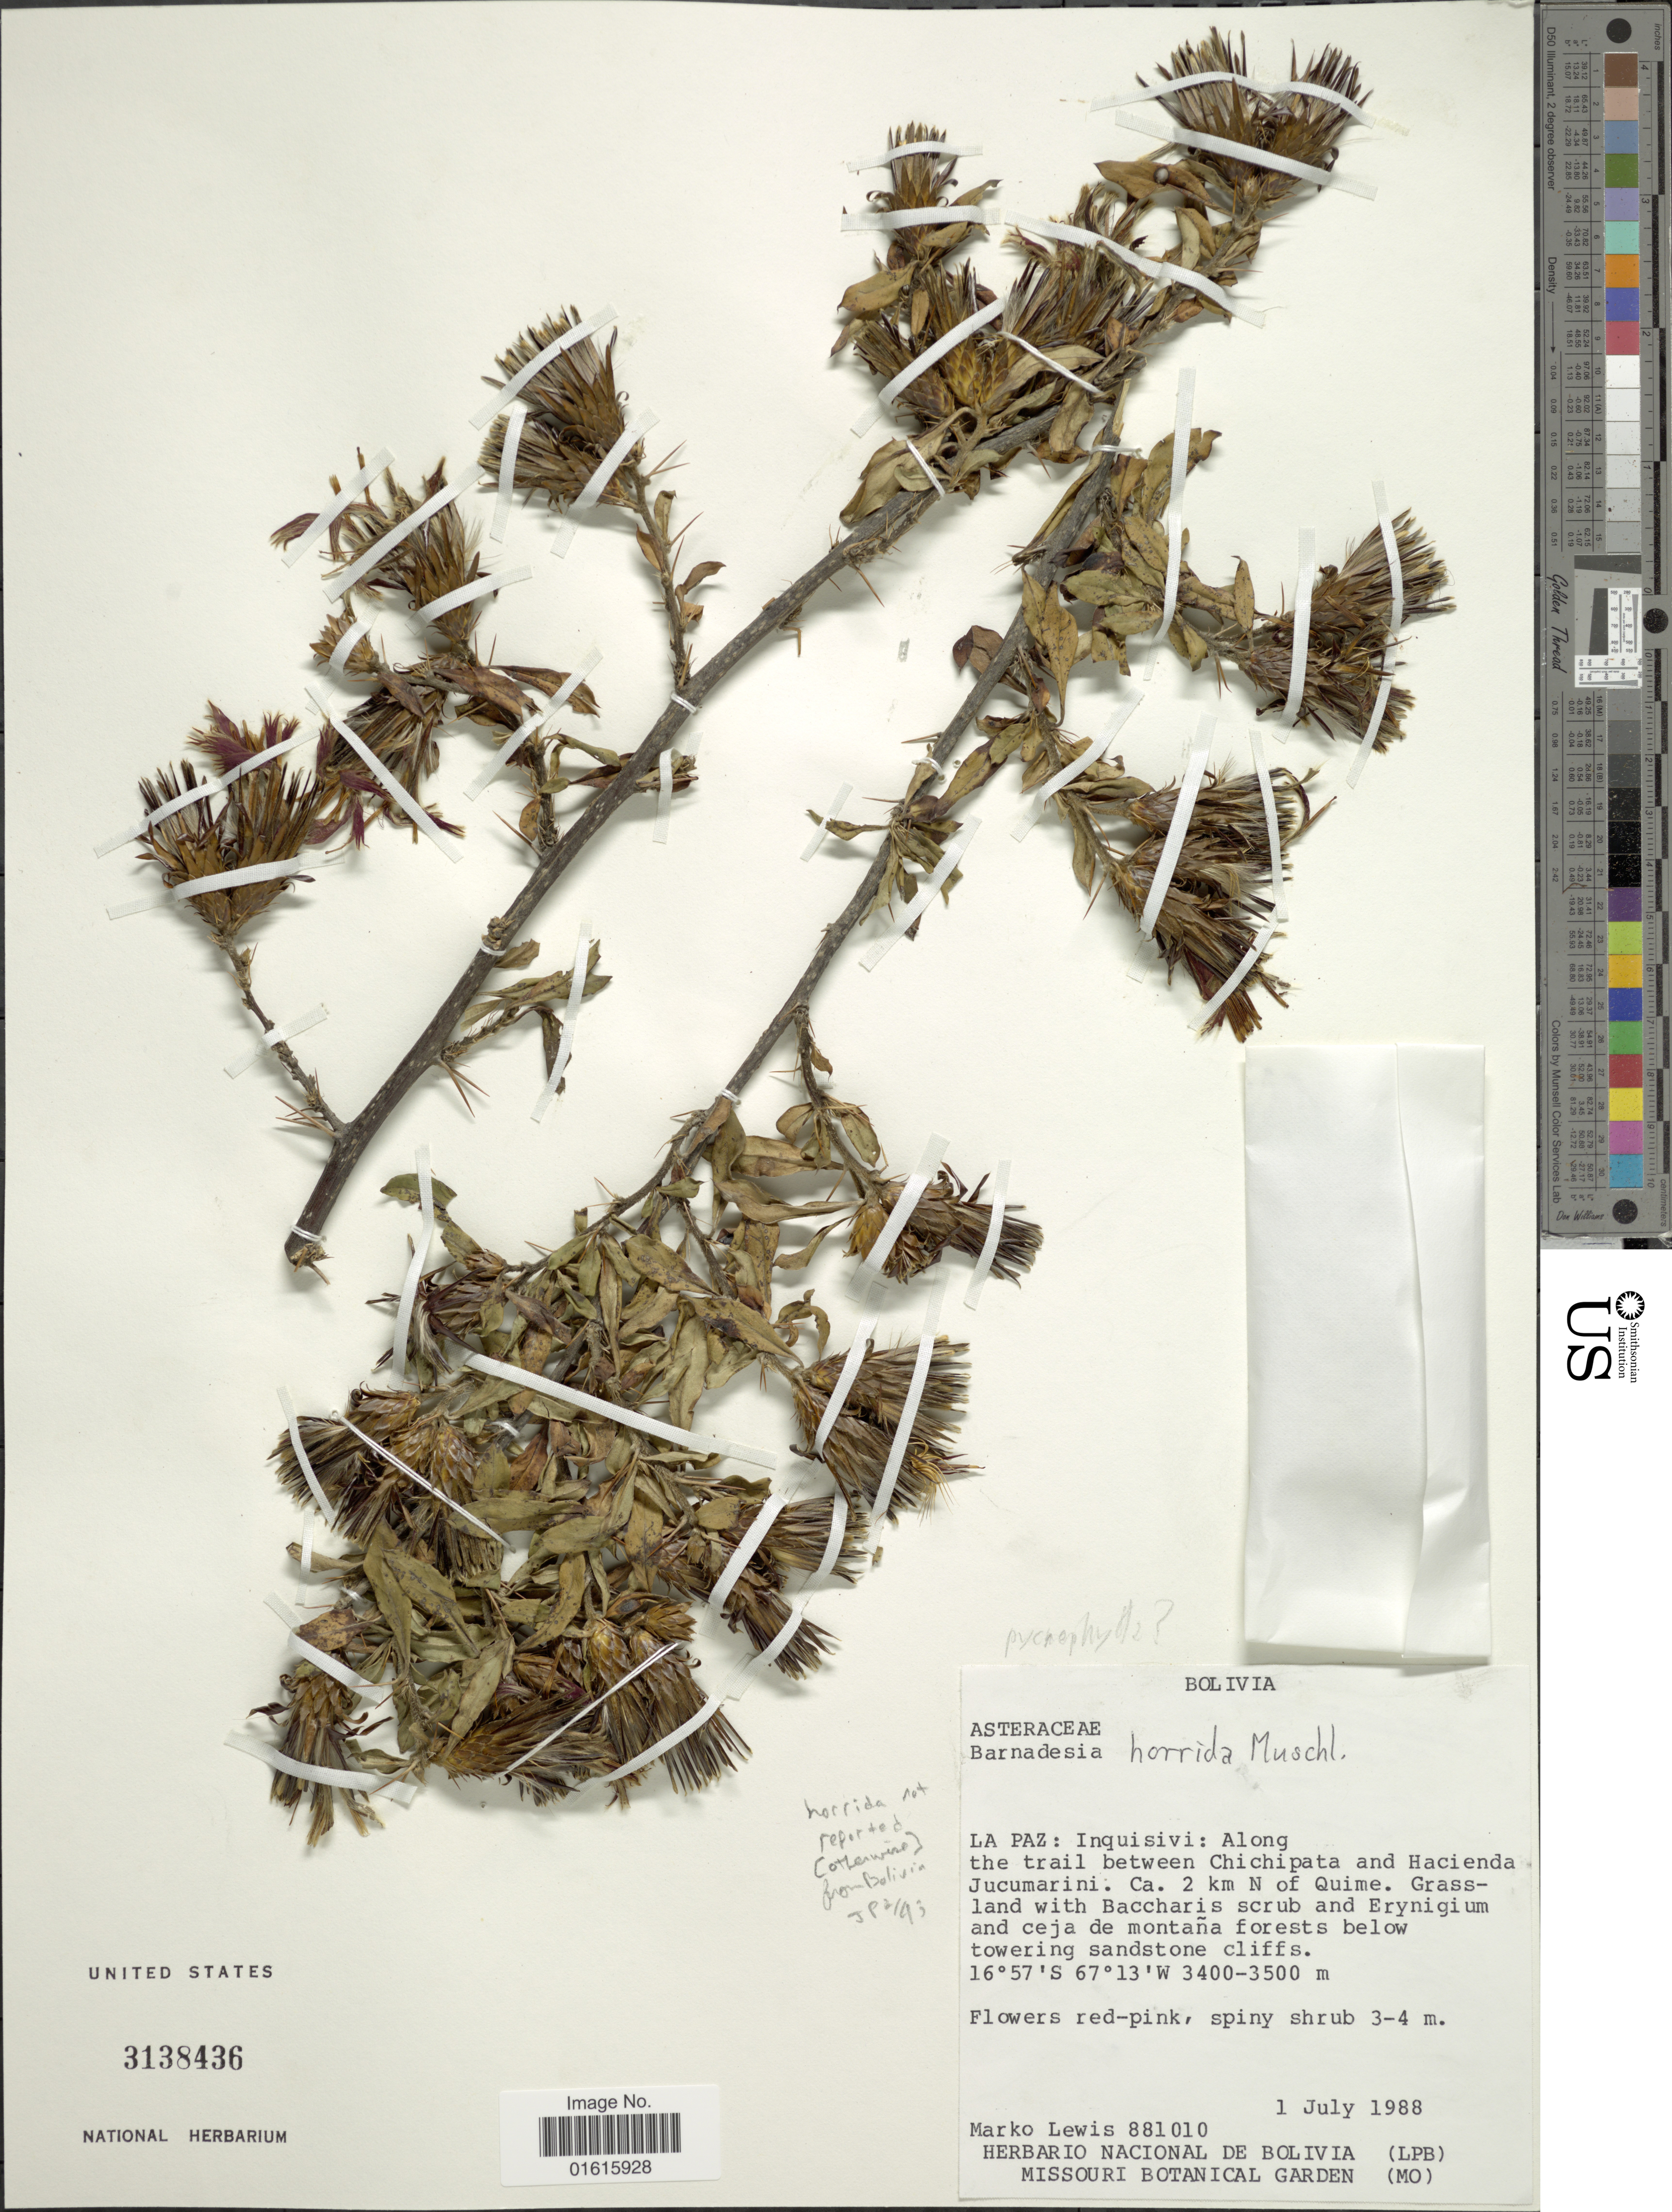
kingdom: Plantae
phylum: Tracheophyta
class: Magnoliopsida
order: Asterales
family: Asteraceae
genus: Barnadesia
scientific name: Barnadesia pycnophylla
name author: Muschl.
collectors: M. A. Lewis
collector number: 881010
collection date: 1988-07-01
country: Bolivia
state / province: La Paz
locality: Inquisivi: along the trail between Chichipata and Hacienda Jucumarini. Ca. 2 km N of Quime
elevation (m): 3400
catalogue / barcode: US 3138436